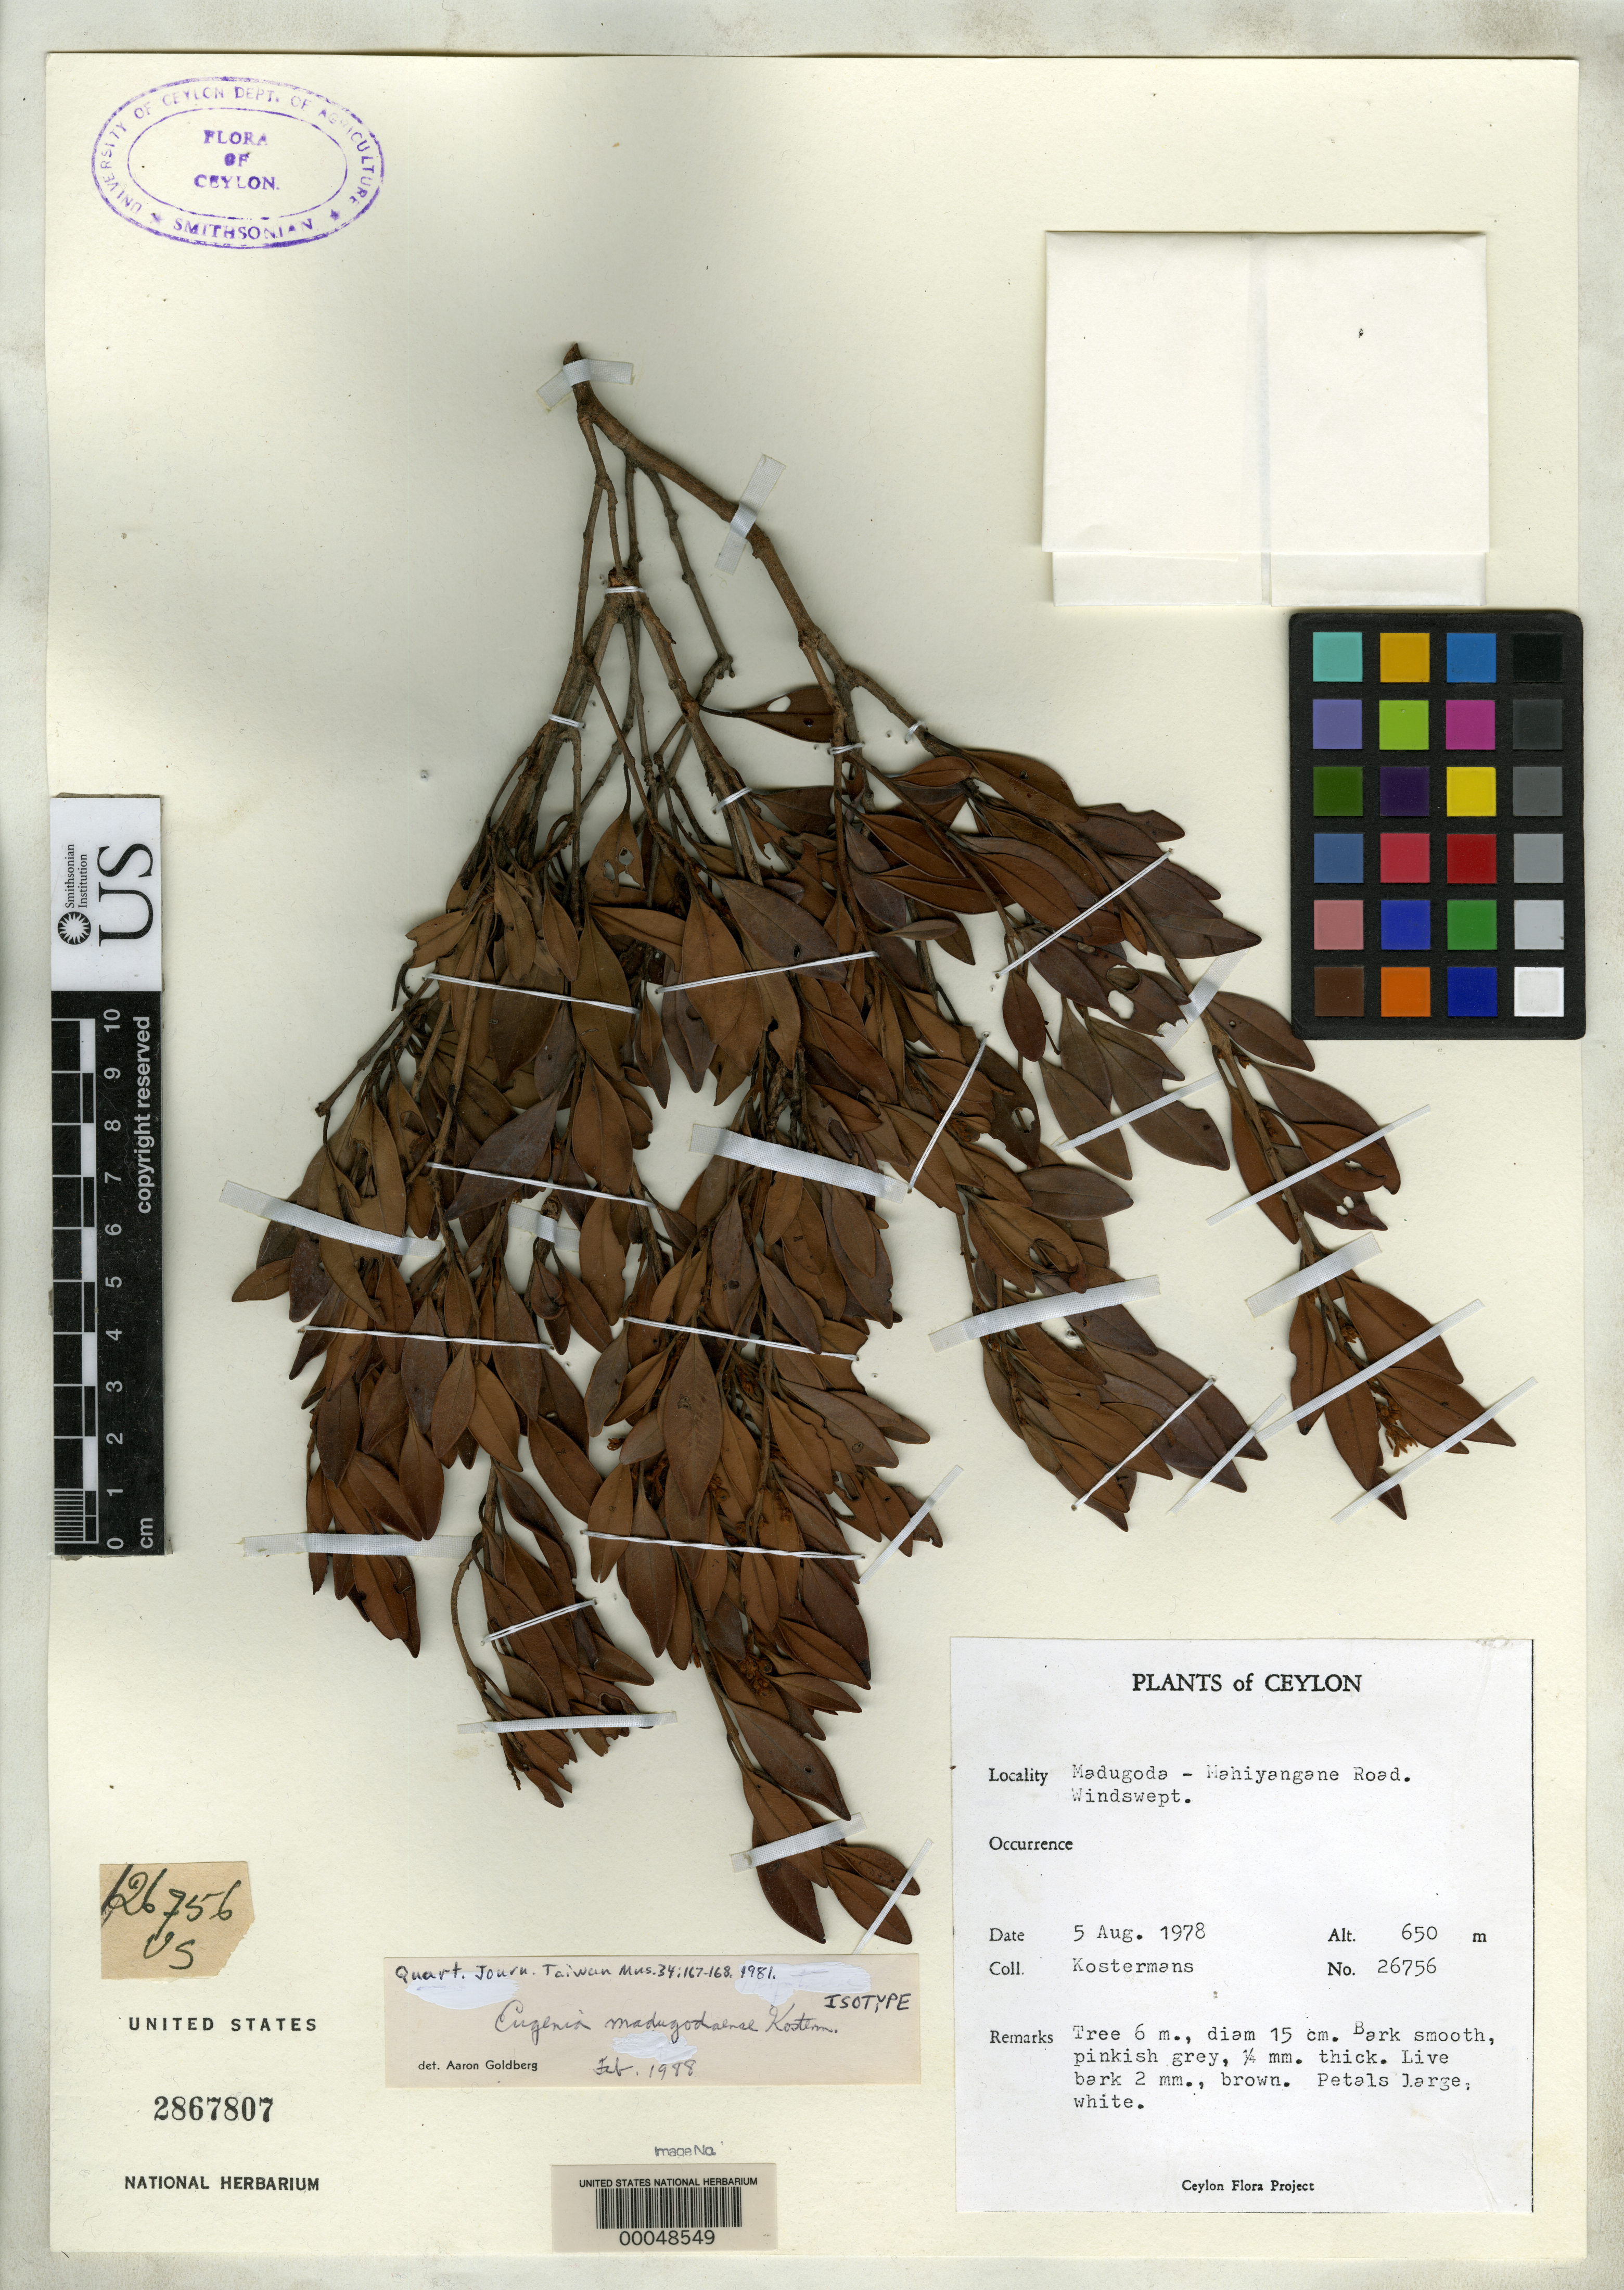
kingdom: Plantae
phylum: Tracheophyta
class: Magnoliopsida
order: Myrtales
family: Myrtaceae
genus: Eugenia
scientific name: Eugenia madugodaense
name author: Kosterm.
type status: Isotype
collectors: A. J. G. Kostermans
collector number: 26756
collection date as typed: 05 Aug 1978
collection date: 1978-08-05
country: Sri Lanka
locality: Madugode - Mahiyangane Road.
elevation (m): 650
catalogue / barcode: US 2867807